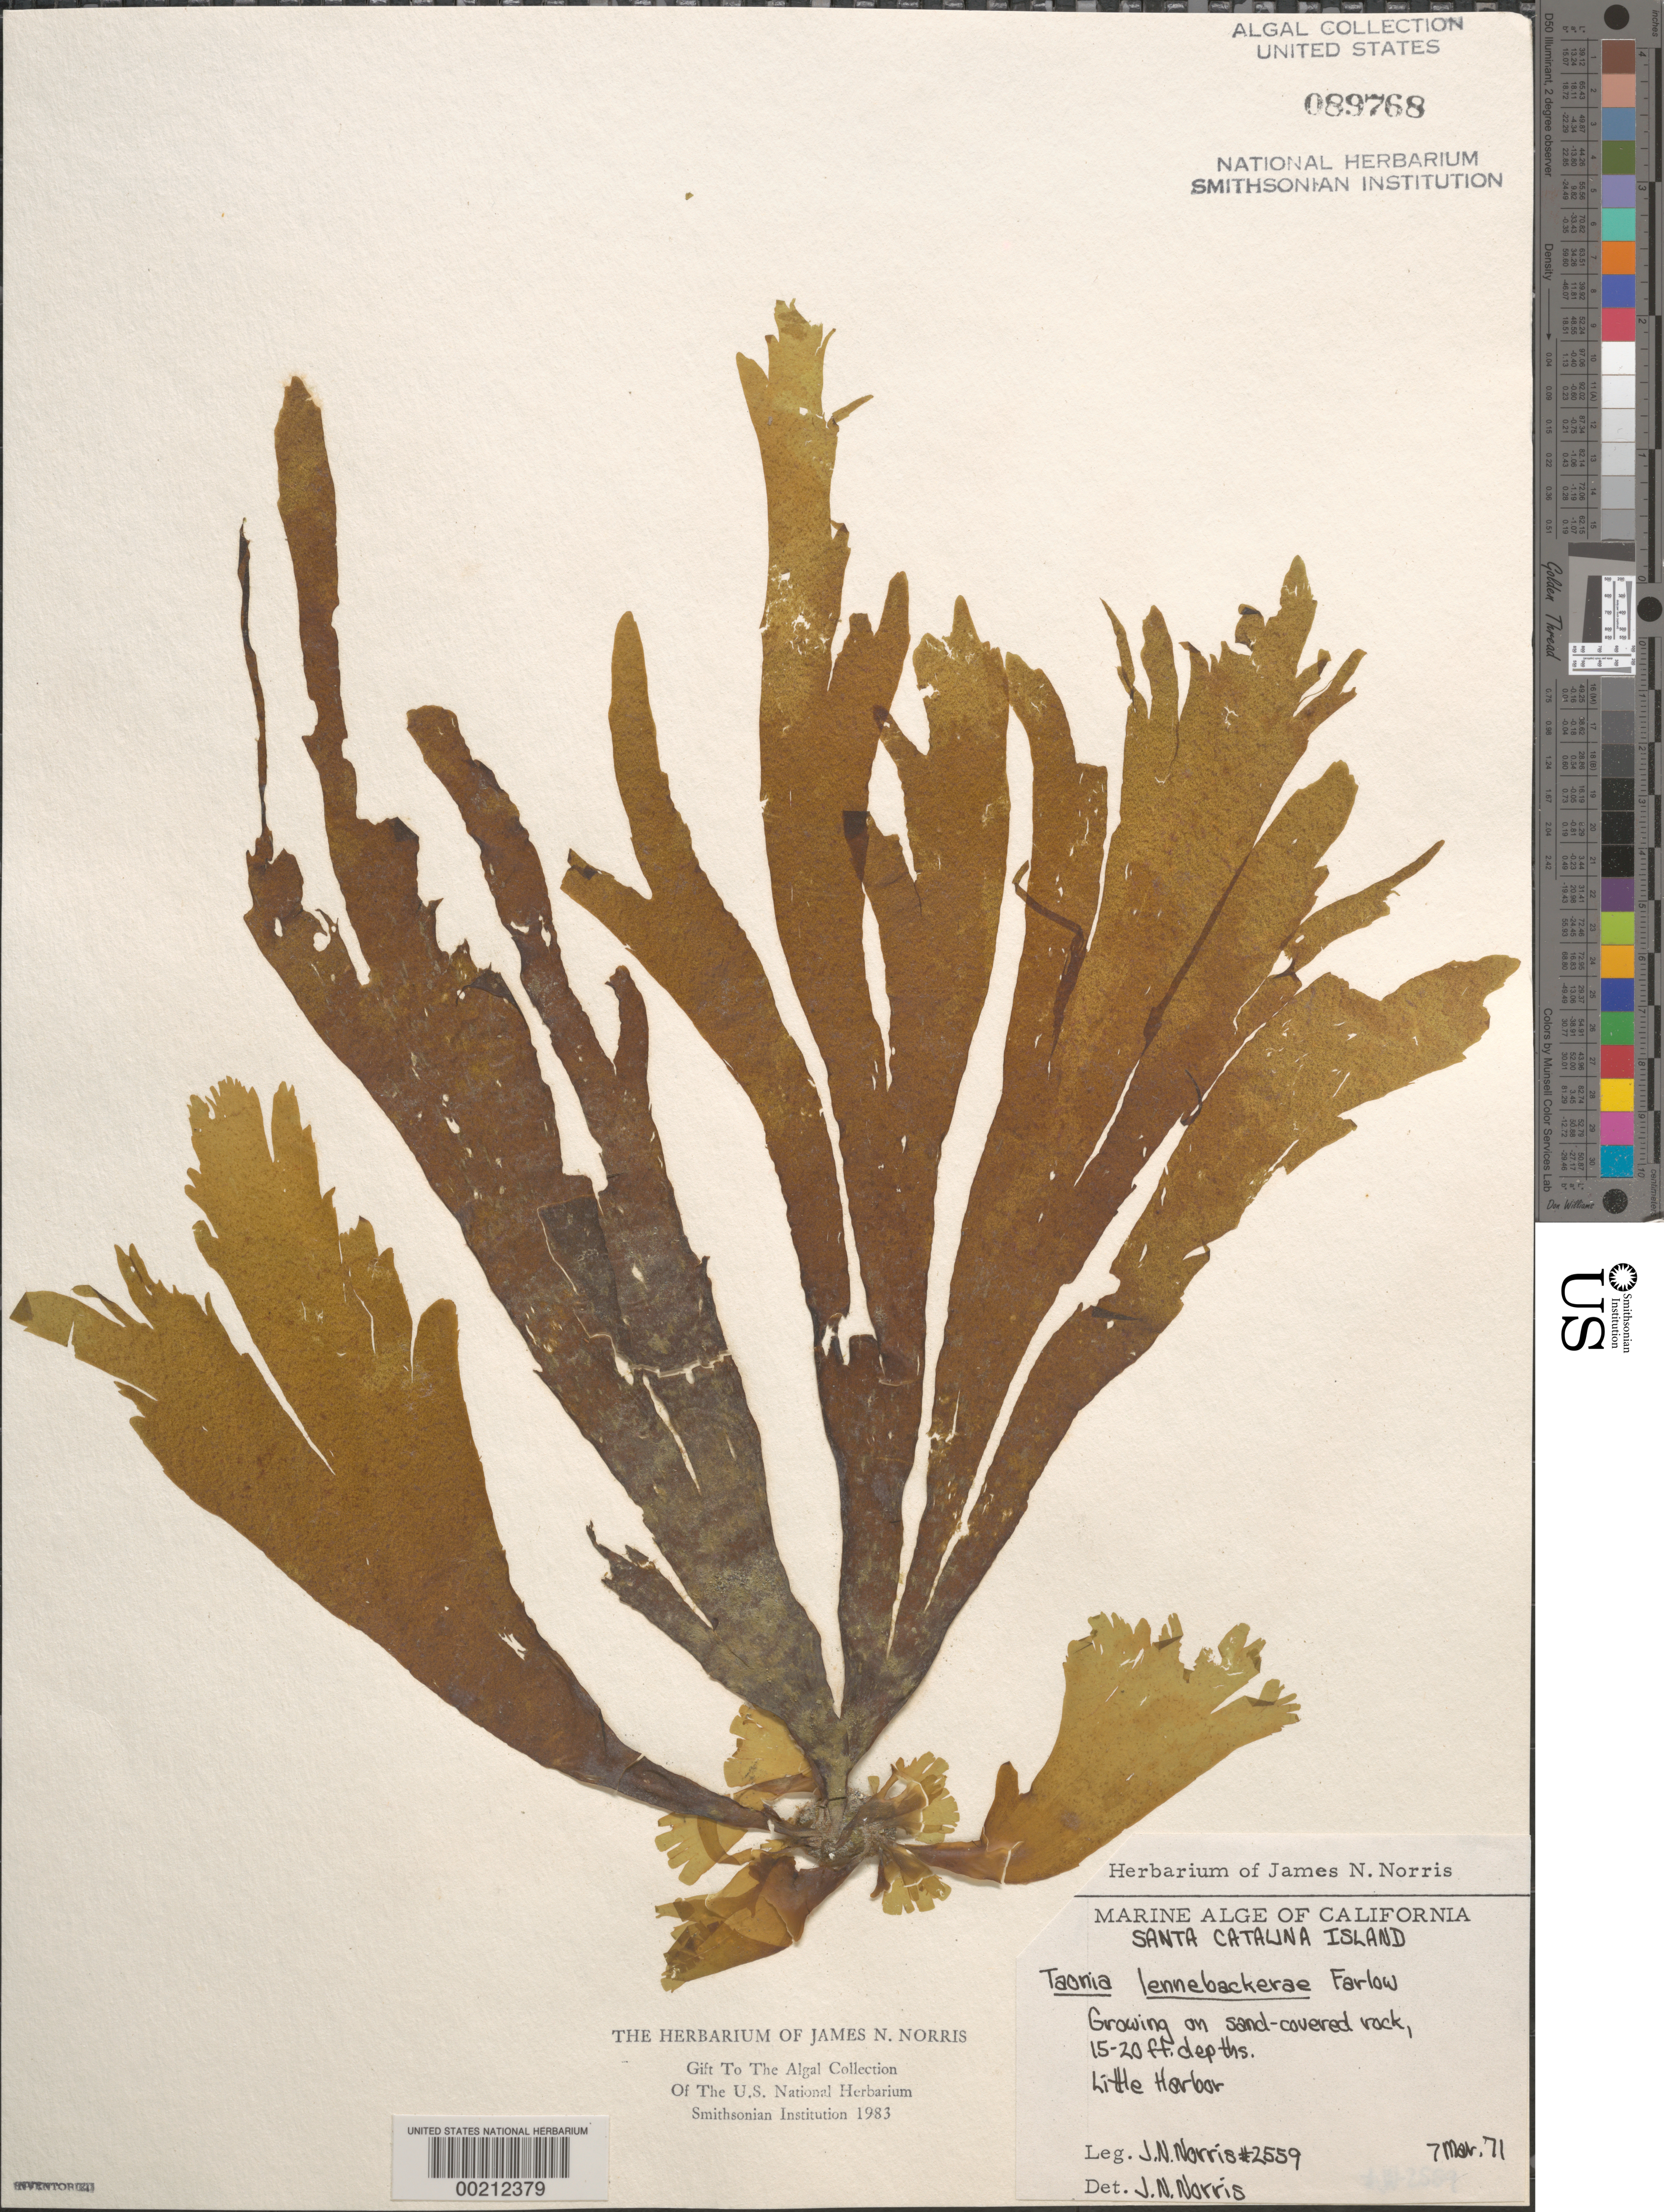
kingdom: Chromista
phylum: Ochrophyta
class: Phaeophyceae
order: Dictyotales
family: Dictyotaceae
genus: Taonia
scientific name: Taonia lennebackerae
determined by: Norris, James N.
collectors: J. N. Norris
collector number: JN-2559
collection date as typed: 07 Mar 1971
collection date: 1971-03-07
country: United States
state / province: California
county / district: Los Angeles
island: Santa Catalina Island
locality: Little Harbor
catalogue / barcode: US 89768